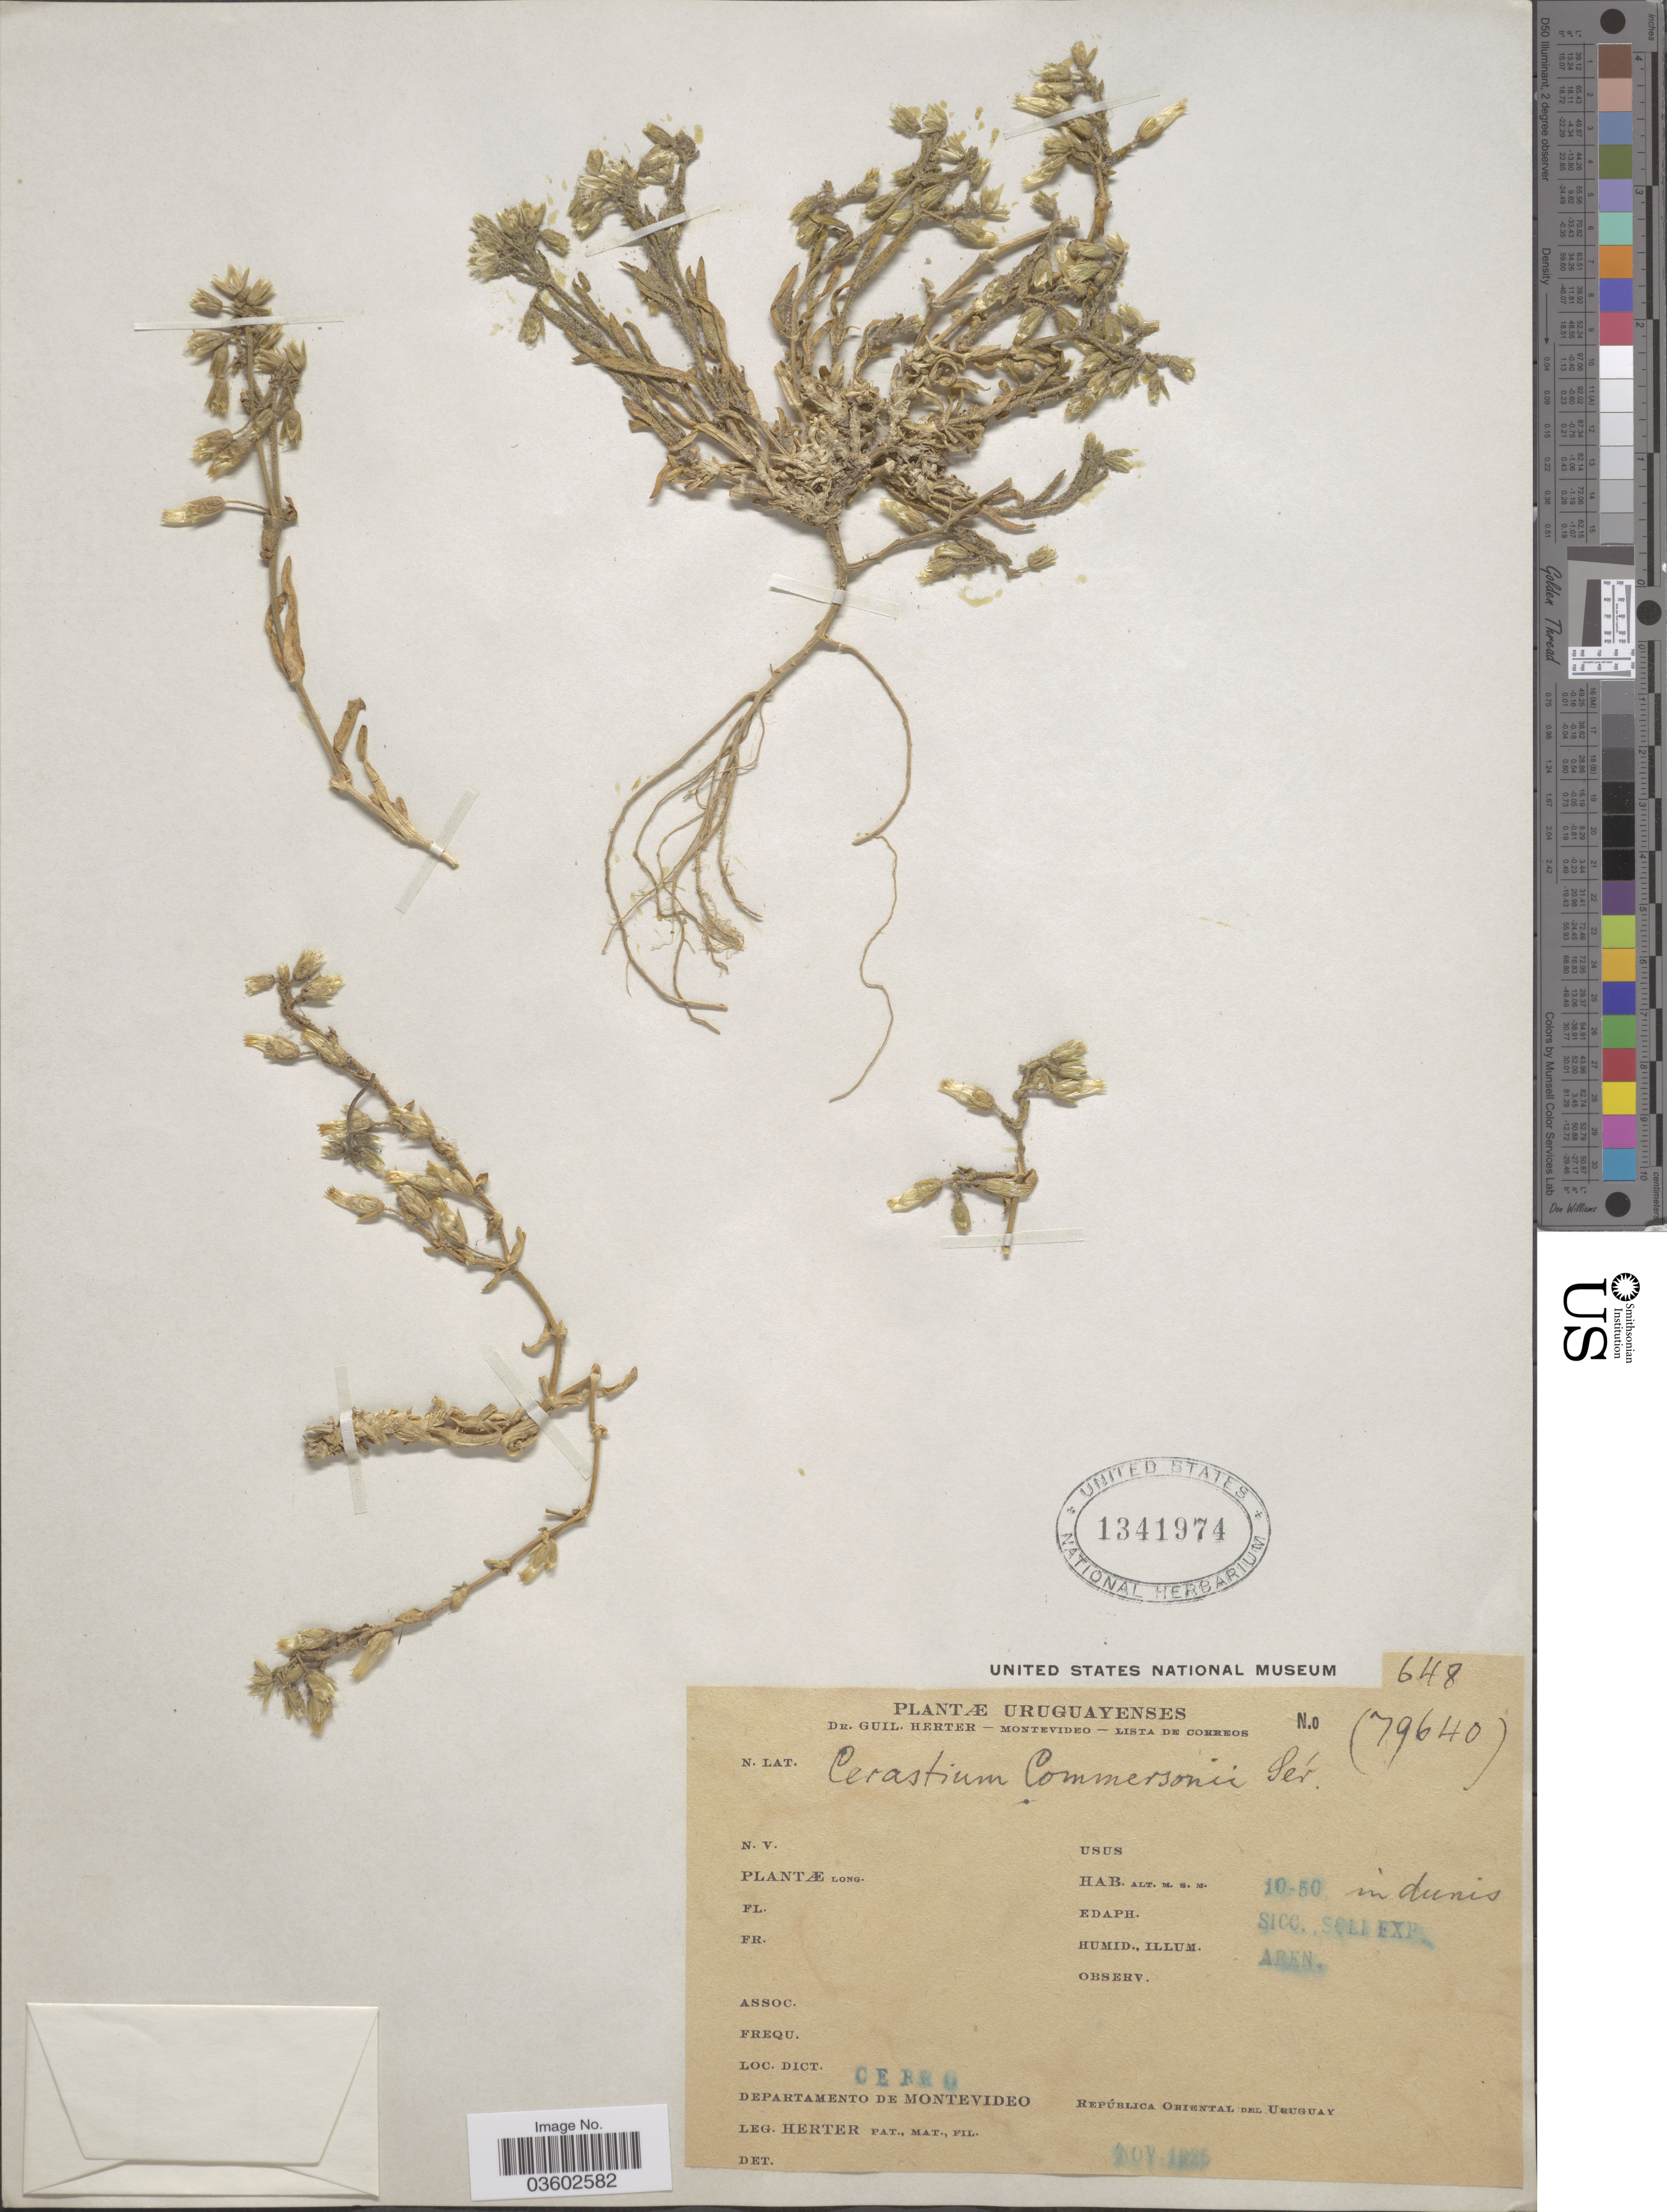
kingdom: Plantae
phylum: Tracheophyta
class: Magnoliopsida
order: Caryophyllales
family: Caryophyllaceae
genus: Cerastium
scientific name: Cerastium commersonianum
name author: DC.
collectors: G. Herter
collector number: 648/79640?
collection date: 1925-11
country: Uruguay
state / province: Montevideo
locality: Cerro, Departamento de Montevideo.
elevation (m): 10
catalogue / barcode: US 1341974